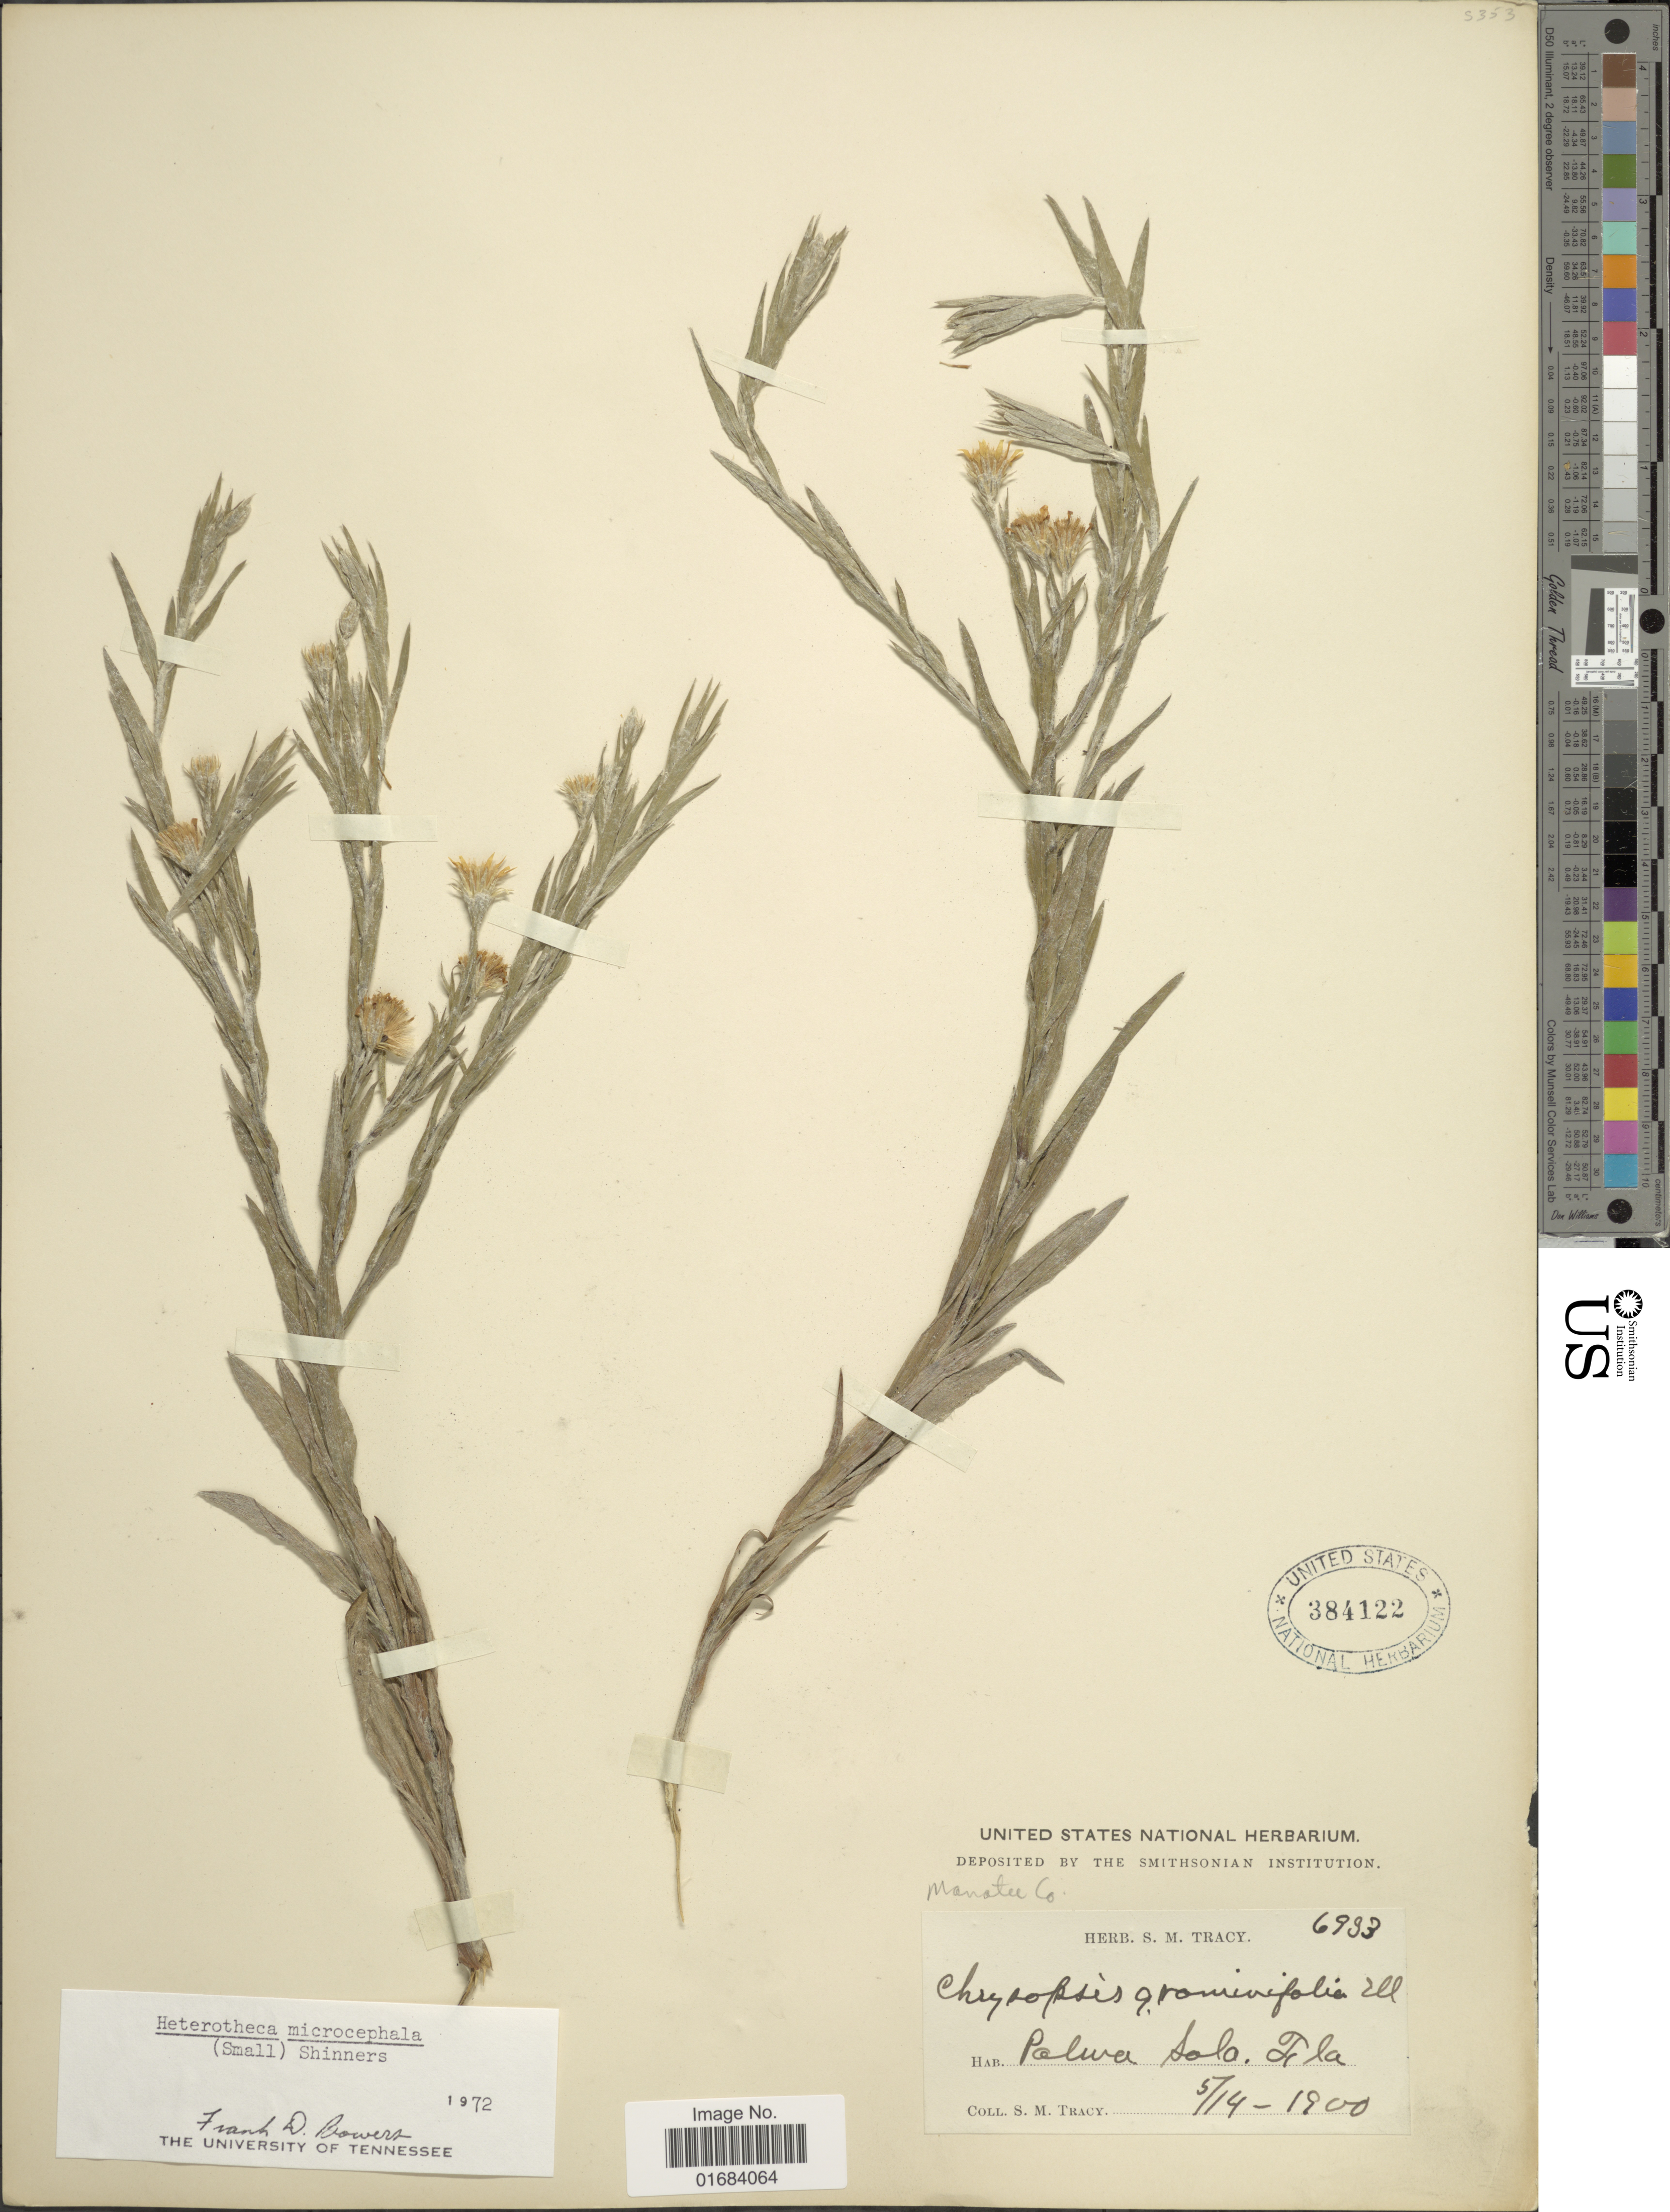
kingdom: Plantae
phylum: Tracheophyta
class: Magnoliopsida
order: Asterales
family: Asteraceae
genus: Pityopsis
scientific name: Pityopsis microcephala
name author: Small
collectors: S. M. Tracy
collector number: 6933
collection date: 1900-04-05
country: United States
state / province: Florida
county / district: Manatee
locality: Palma Sola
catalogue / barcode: US 384122